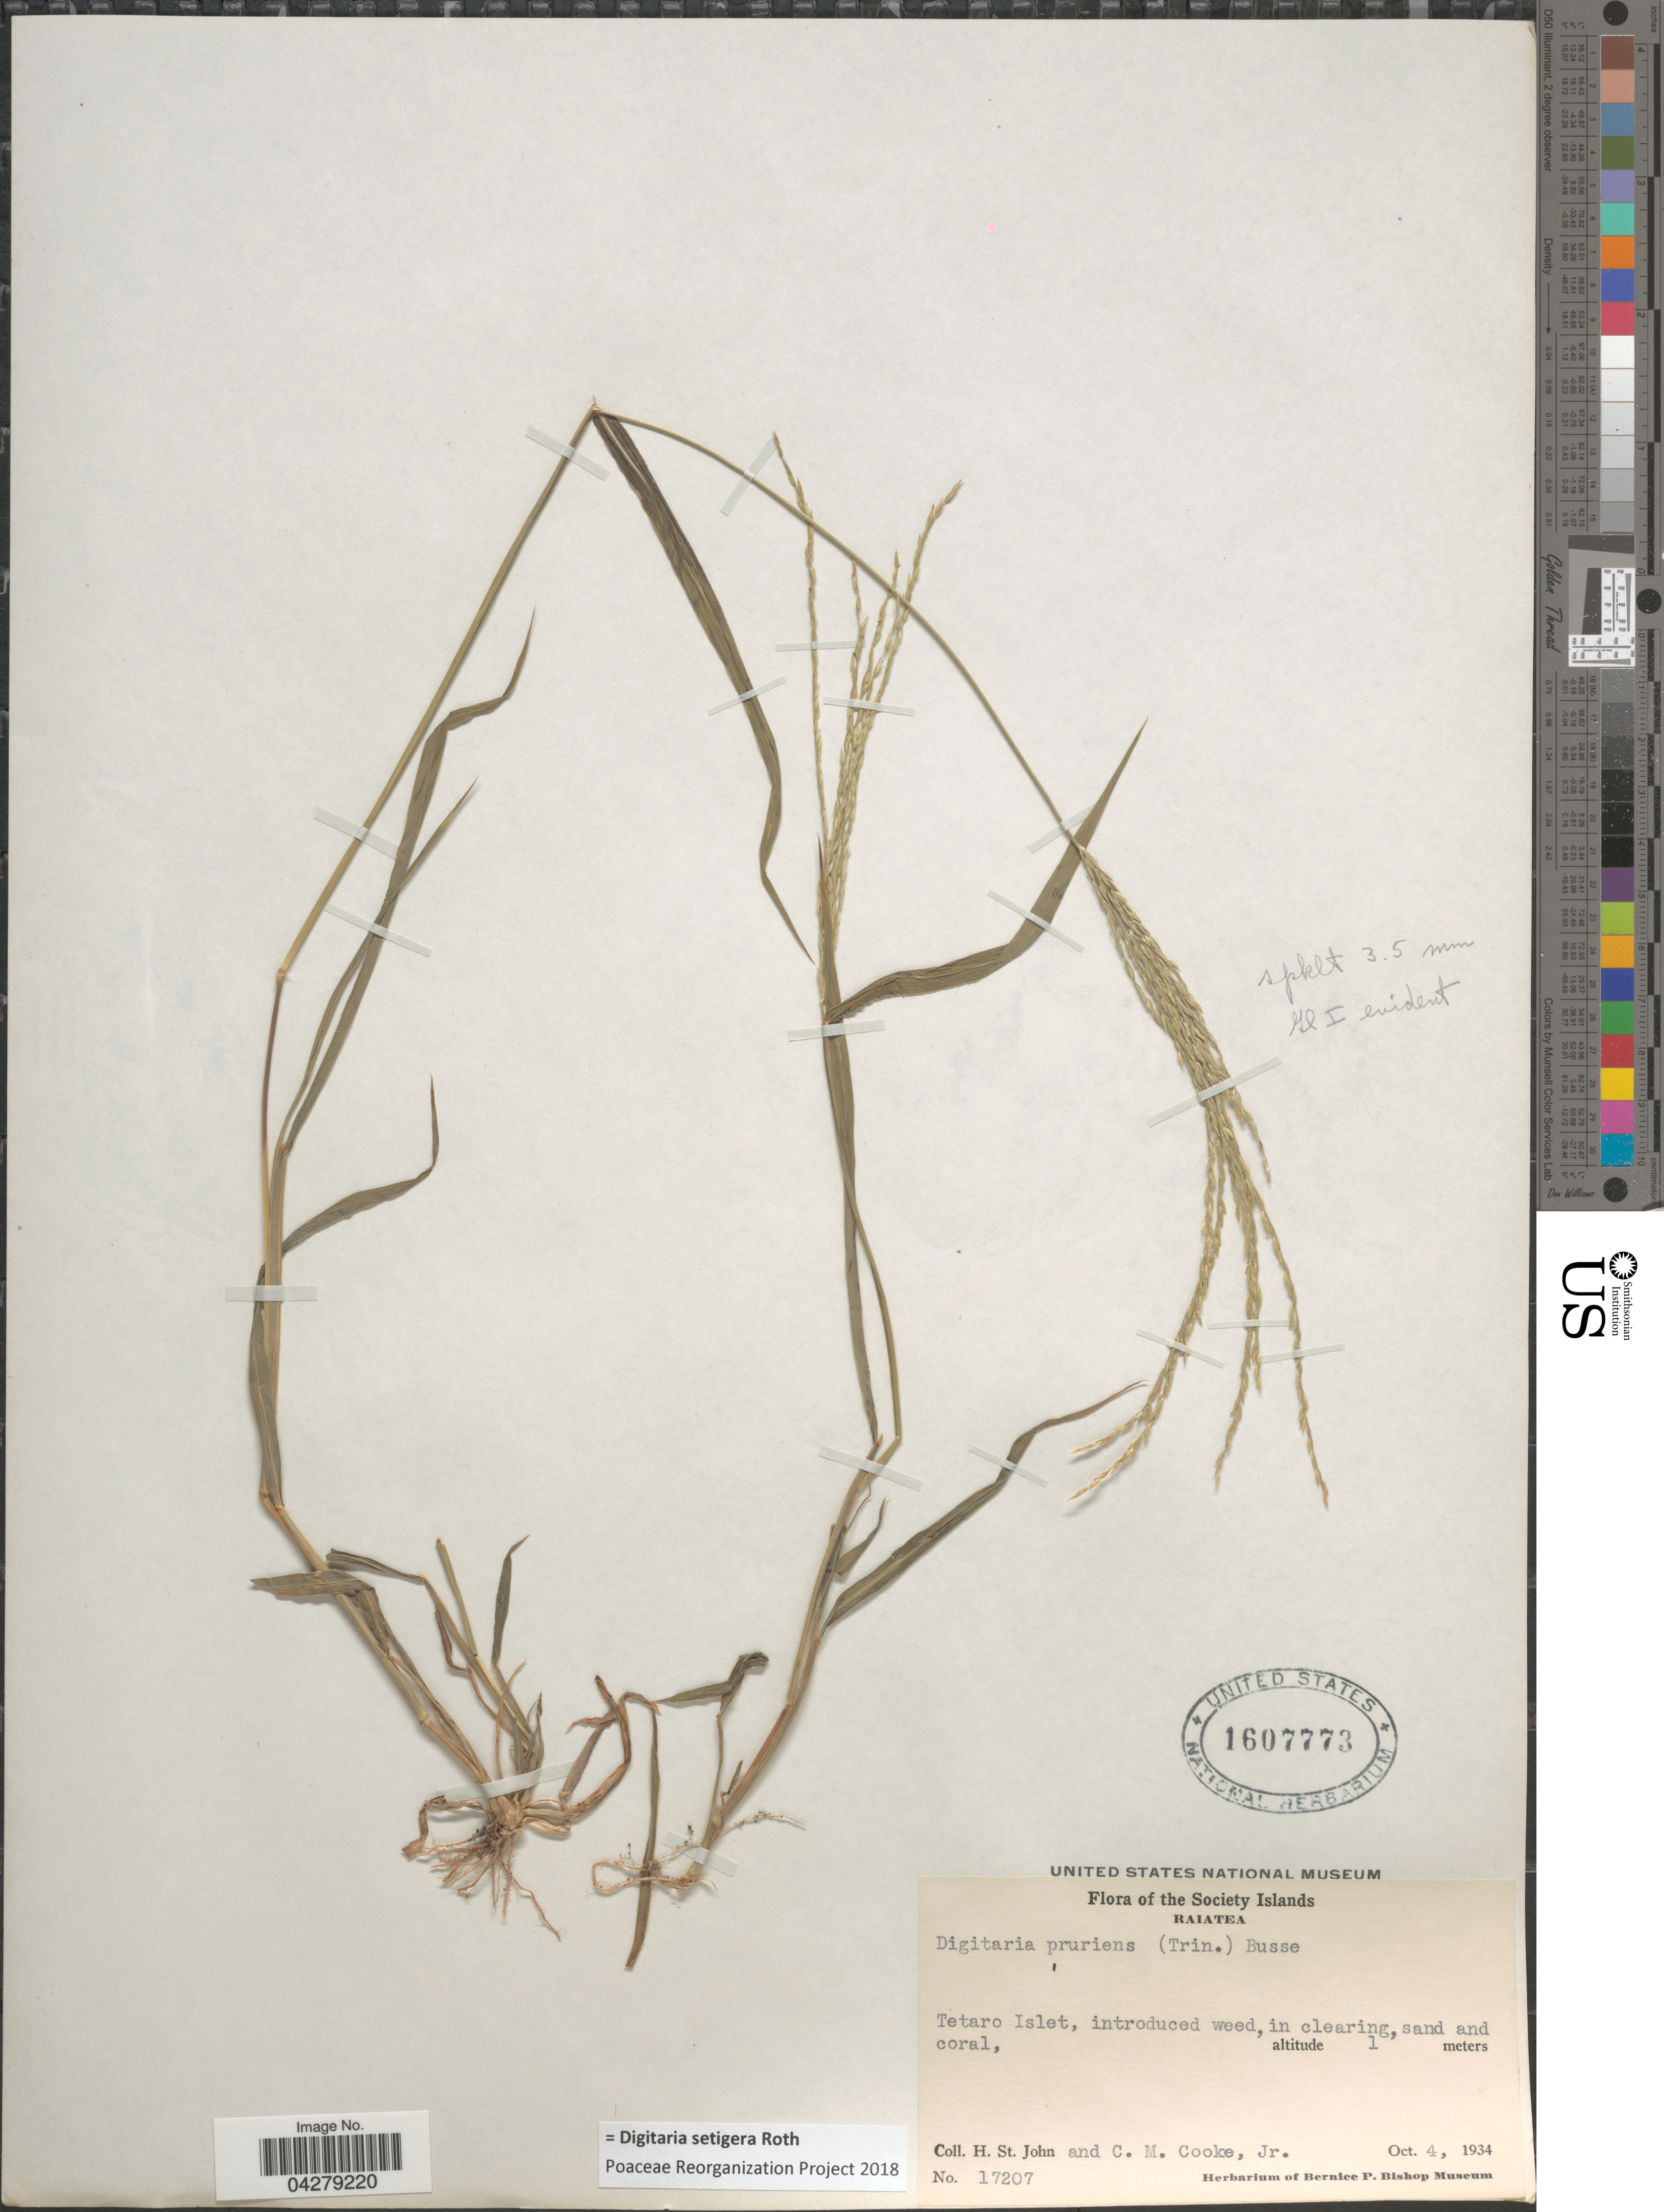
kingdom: Plantae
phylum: Tracheophyta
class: Liliopsida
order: Poales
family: Poaceae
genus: Digitaria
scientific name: Digitaria setigera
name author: Roth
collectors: H. St. John & C. M. Cooke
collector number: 17207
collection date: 1934-10-04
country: French Polynesia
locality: Society Islands. Raiatea. Tetaro Islet.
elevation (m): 1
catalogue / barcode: US 1607773